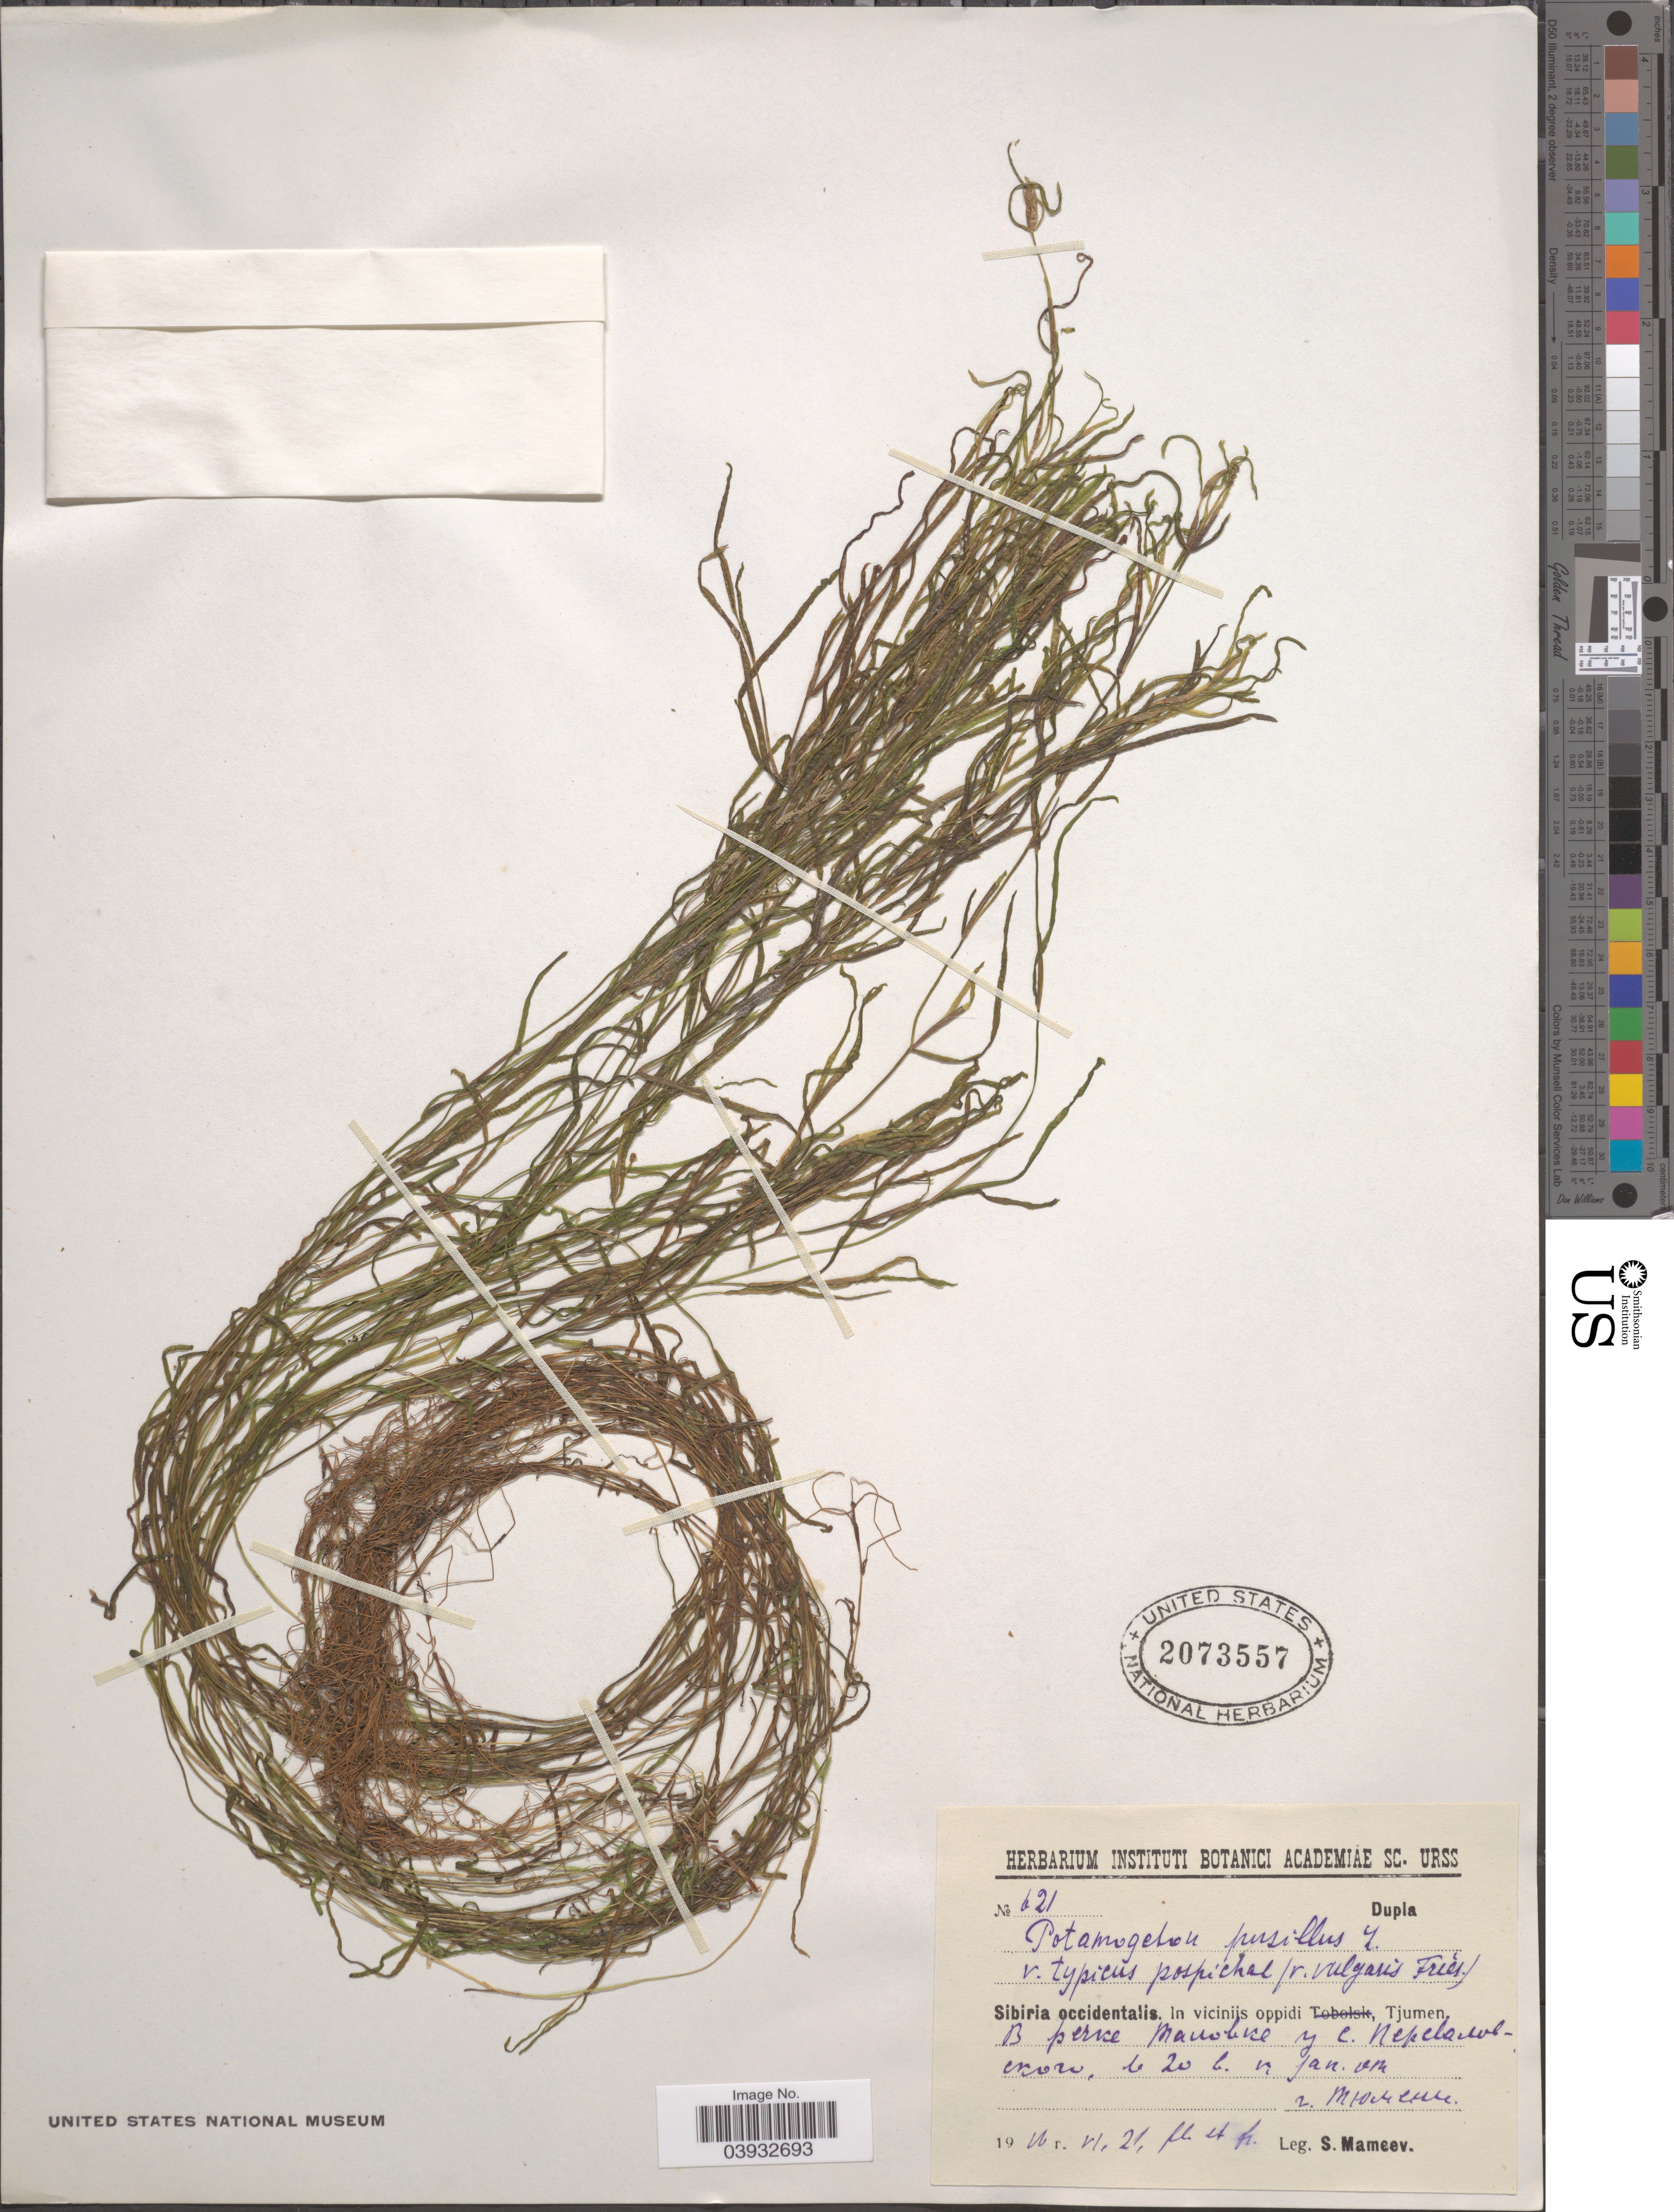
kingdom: Plantae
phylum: Tracheophyta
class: Liliopsida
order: Alismatales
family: Potamogetonaceae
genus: Potamogeton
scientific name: Potamogeton pusillus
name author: L.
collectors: S. Mameev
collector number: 621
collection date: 1911-06-21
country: Russian Federation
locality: Sibiria occidentalis. In viciniis oppidi, Tjumen. X.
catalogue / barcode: US 2073557